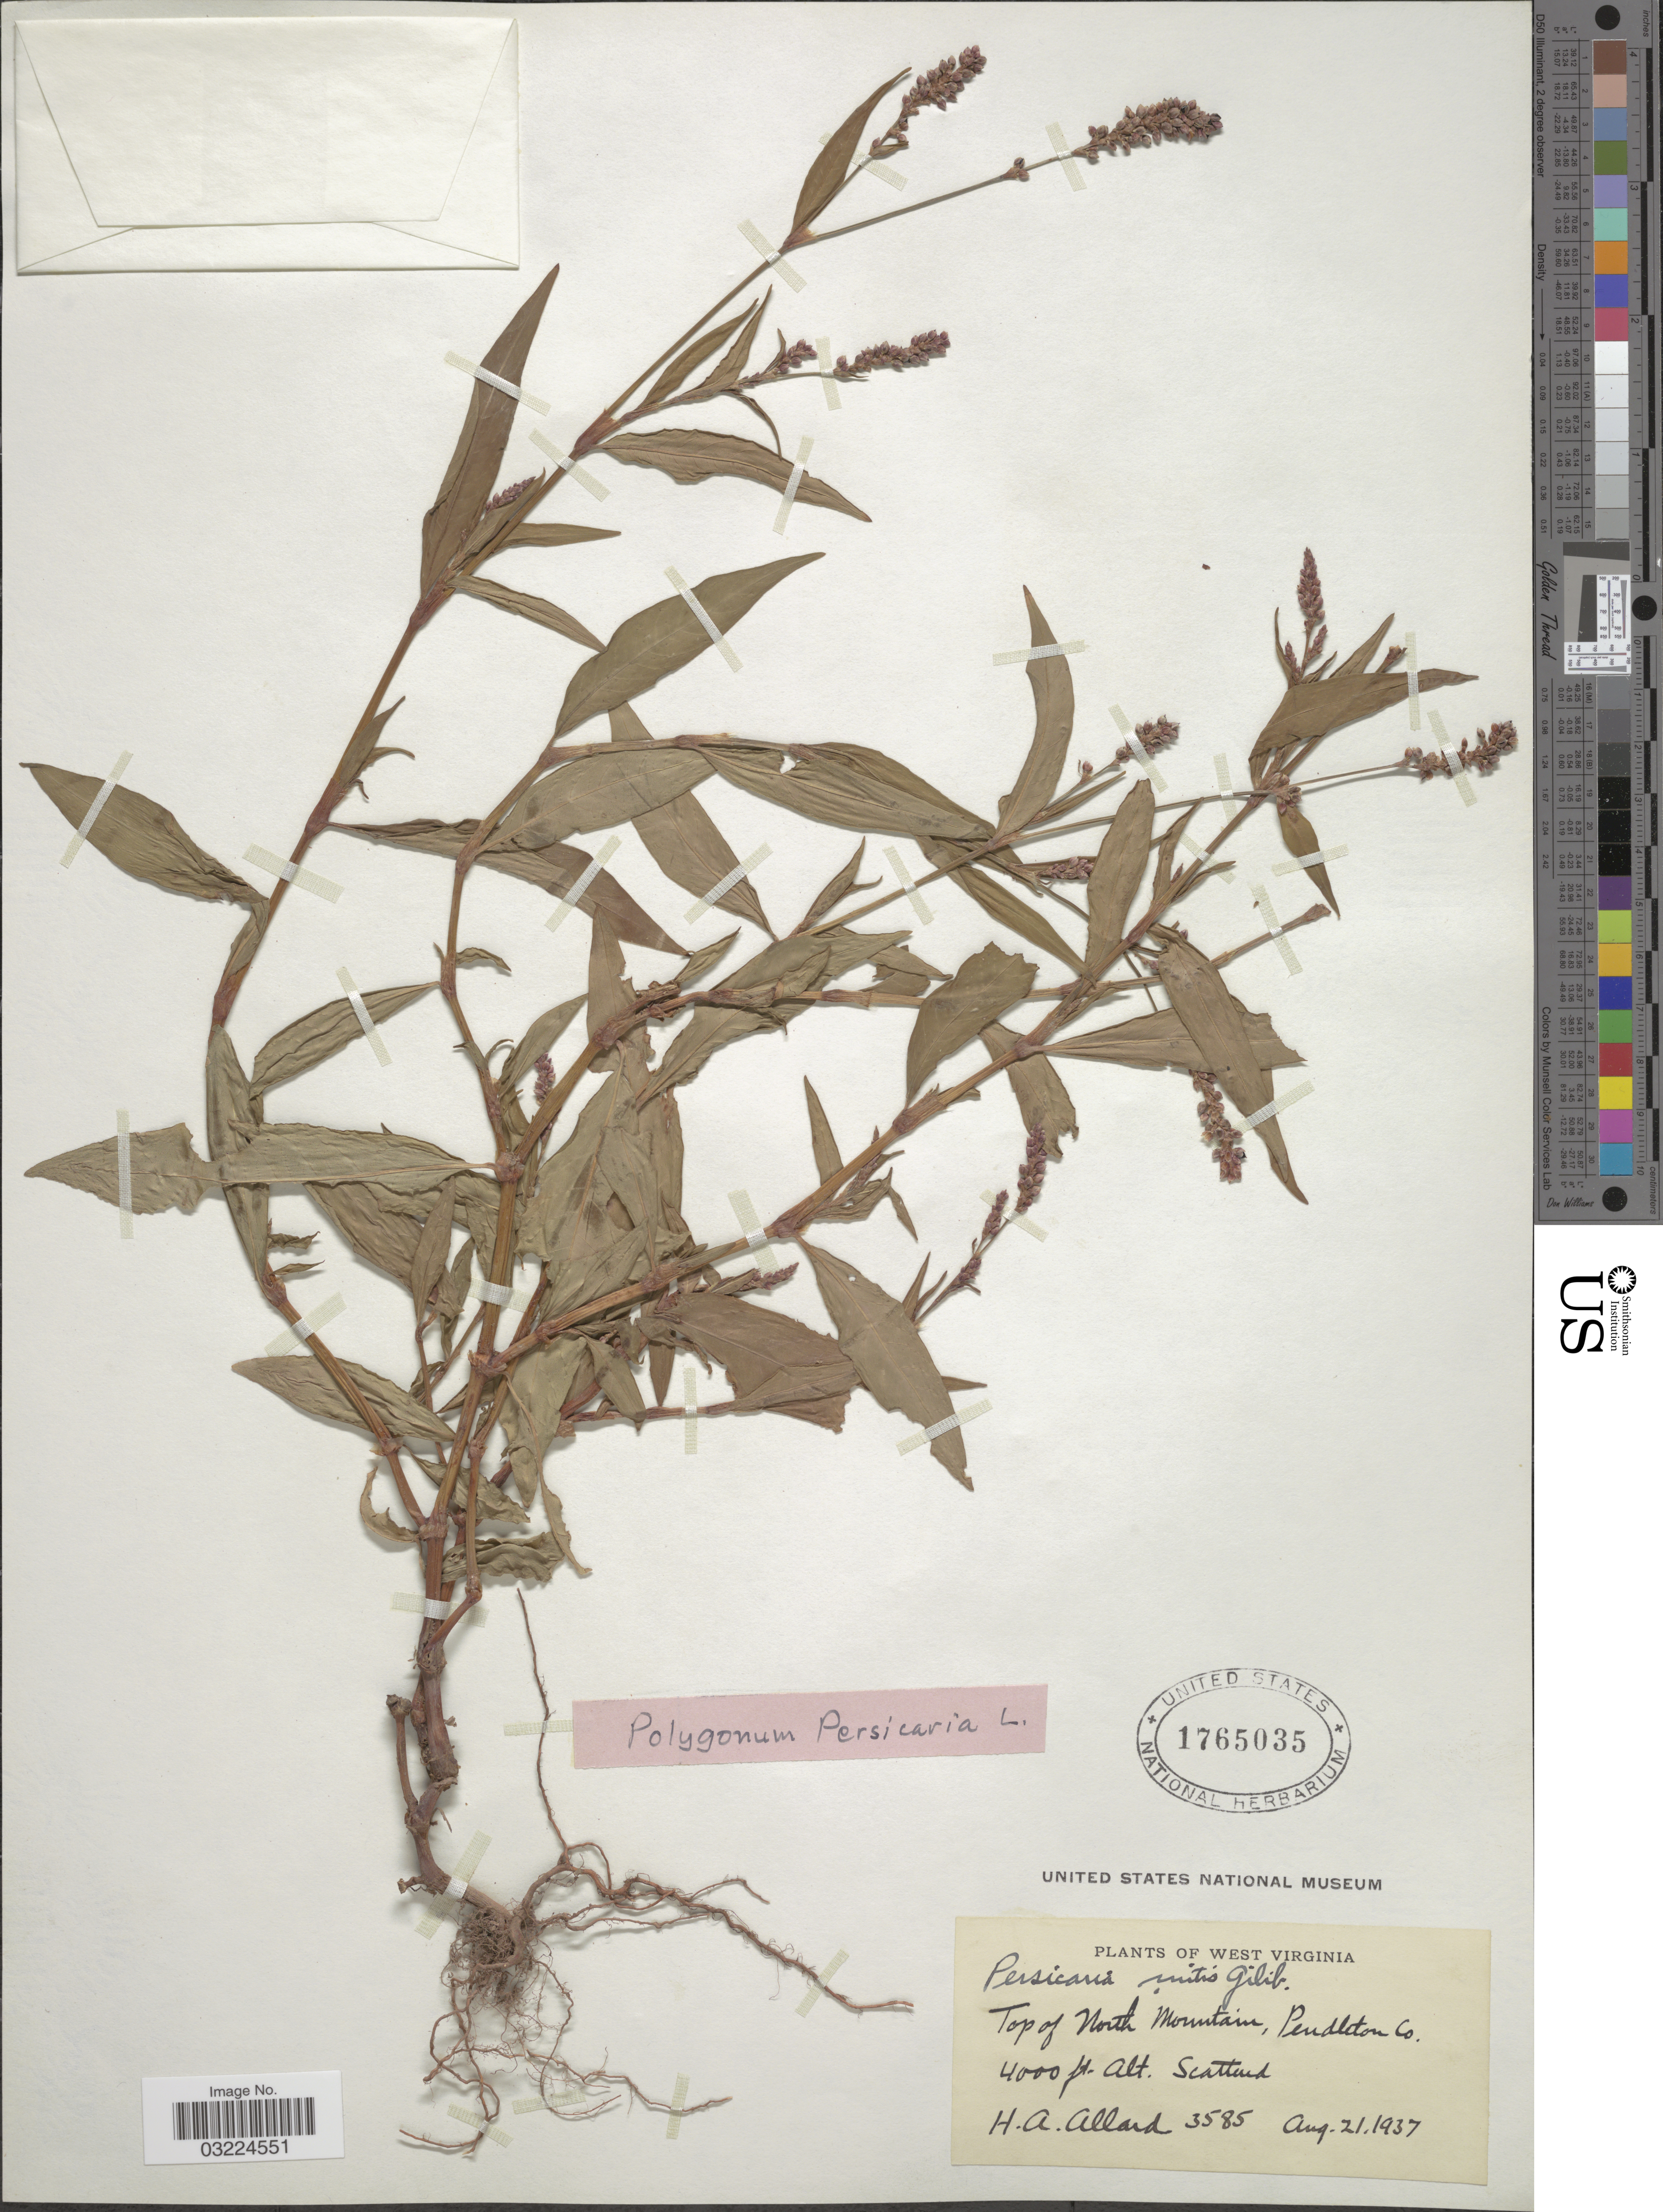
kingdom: Plantae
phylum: Tracheophyta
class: Magnoliopsida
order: Caryophyllales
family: Polygonaceae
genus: Persicaria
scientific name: Persicaria maculosa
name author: S.F. Gray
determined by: Atha, D. E.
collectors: H. A. Allard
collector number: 3585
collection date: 1937-08-21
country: United States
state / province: West Virginia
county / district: Pendleton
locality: Top of North Mountain, Pendleton Co.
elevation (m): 1219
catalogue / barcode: US 1765035